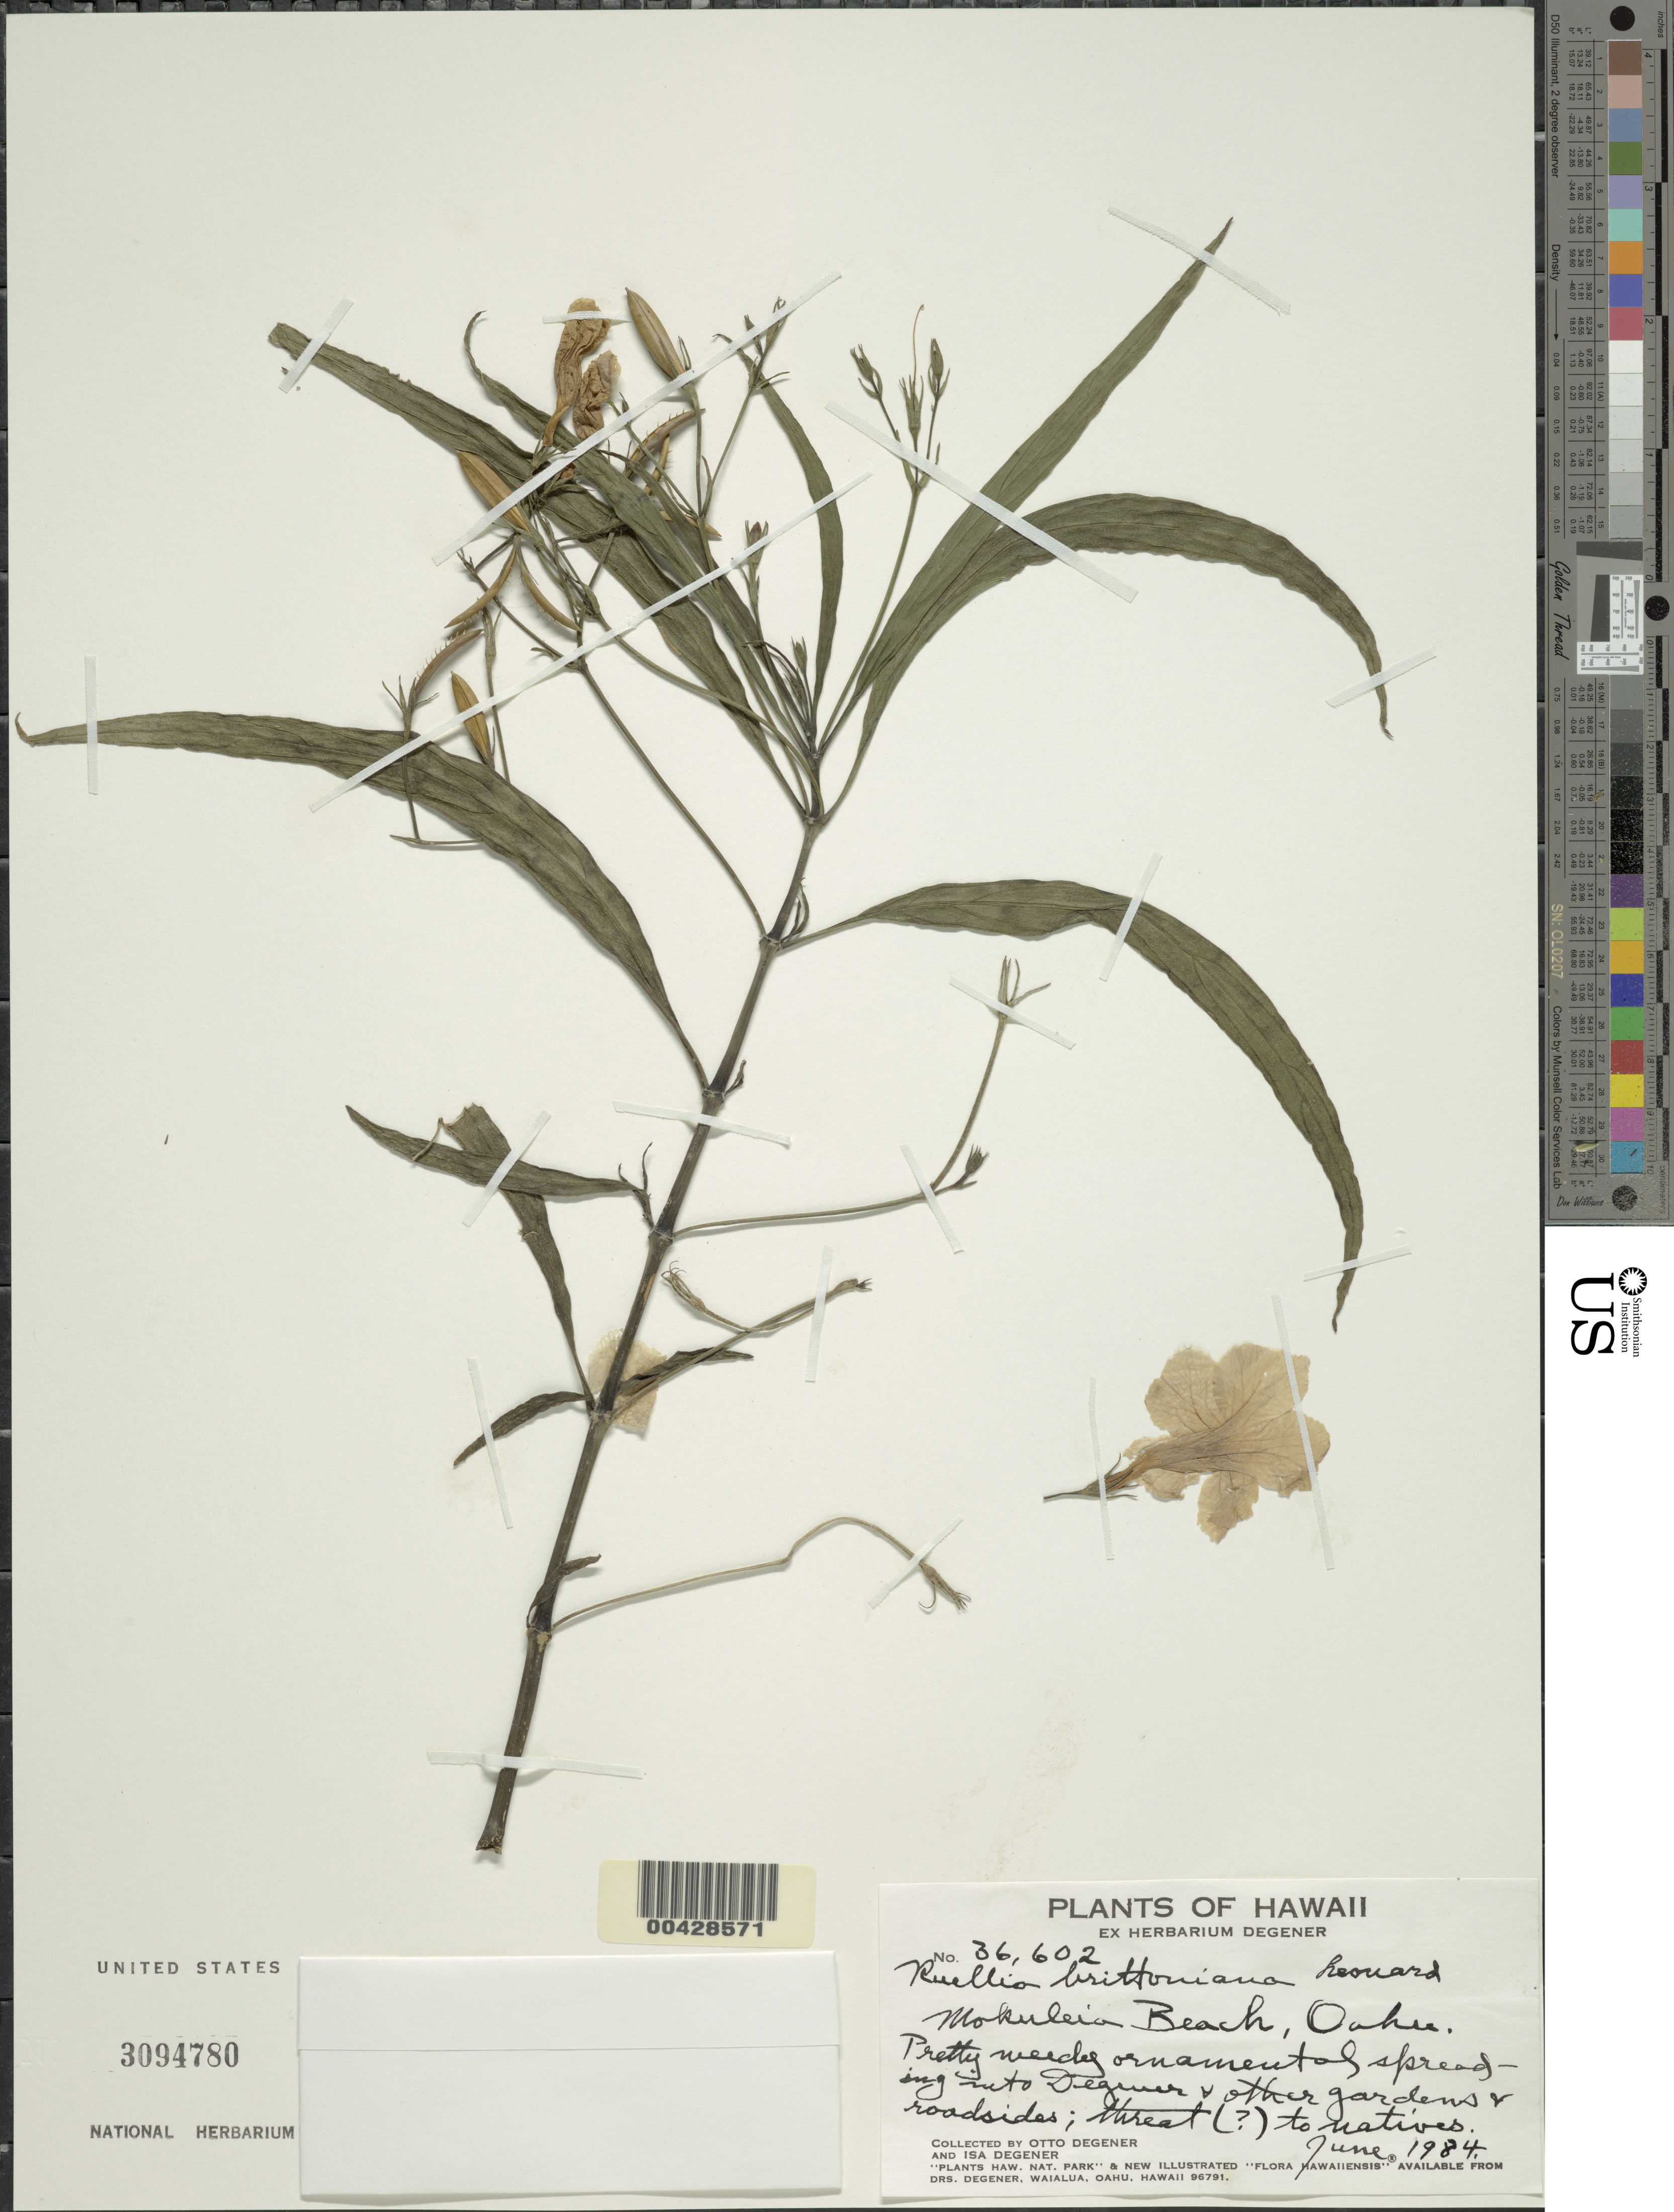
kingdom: Plantae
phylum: Tracheophyta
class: Magnoliopsida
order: Lamiales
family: Acanthaceae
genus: Ruellia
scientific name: Ruellia simplex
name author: C. Wright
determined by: Wagner, W. L., (BOT), Smithsonian Institution - National Museum of Natural History (UNITED STATES)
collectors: O. Degener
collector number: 36602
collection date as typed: Jun 1984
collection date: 1984-06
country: United States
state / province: Hawaii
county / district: Honolulu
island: Oahu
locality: Mokuleia Beach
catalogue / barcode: US 3094780